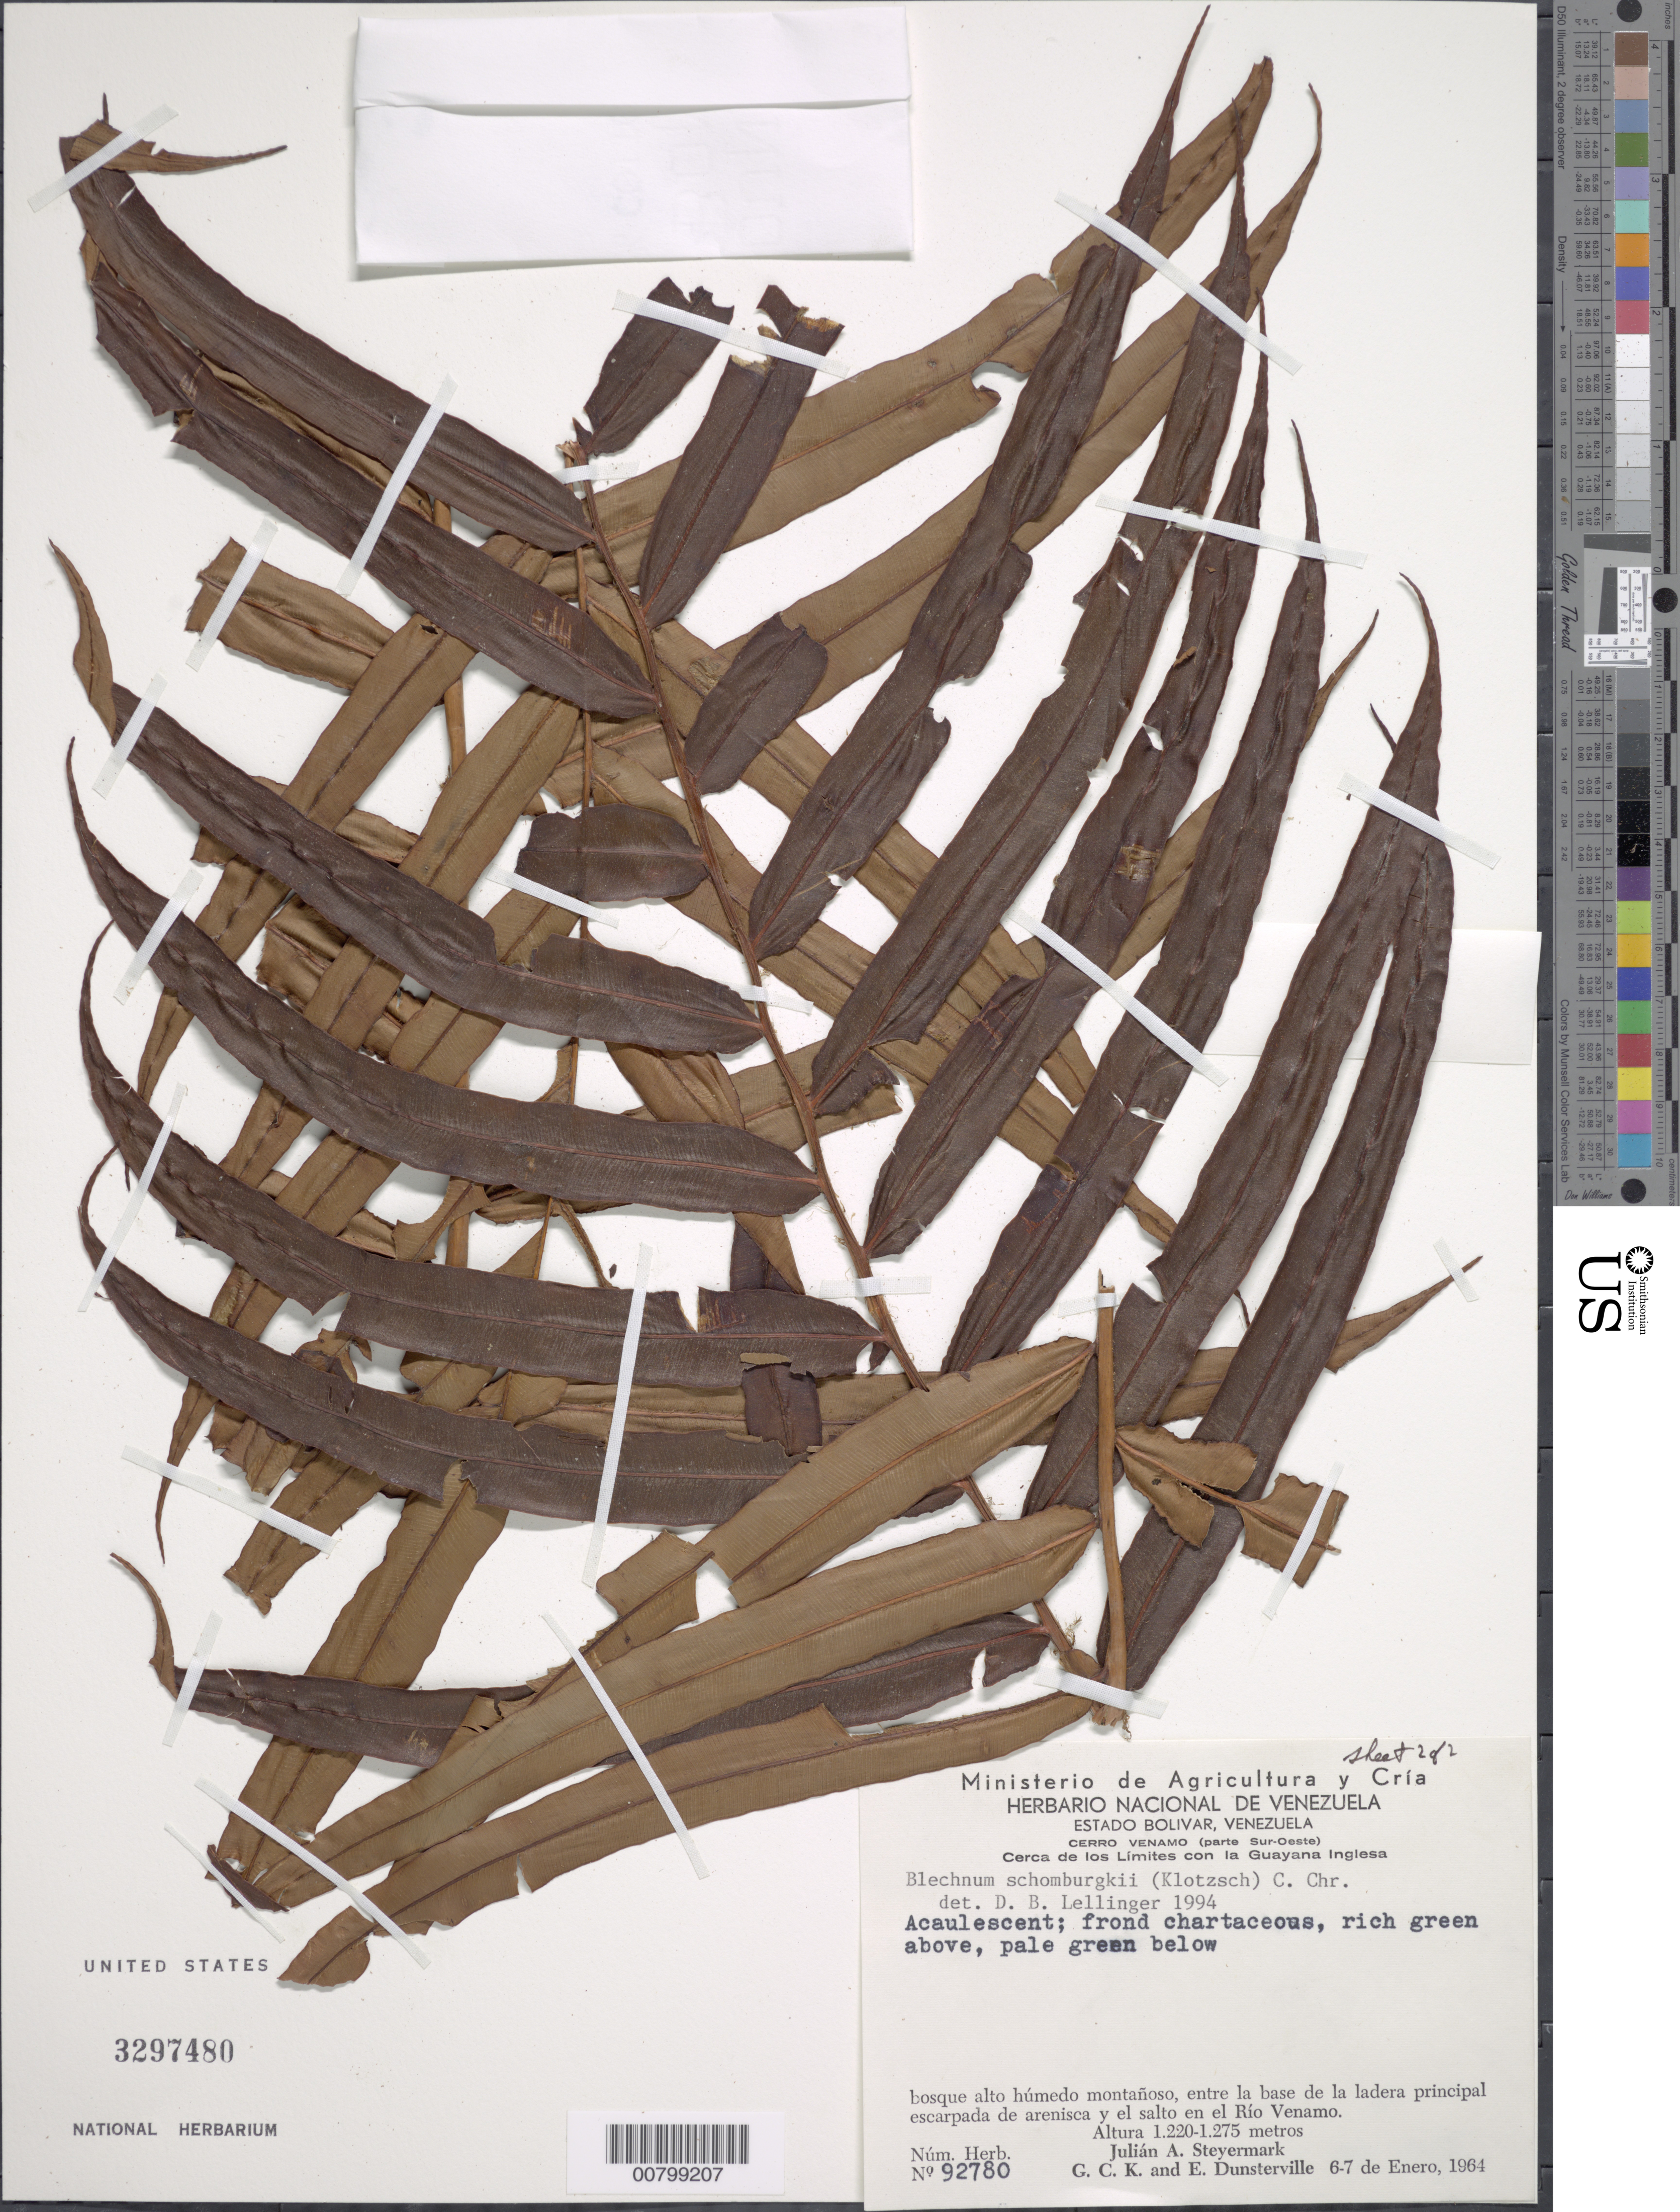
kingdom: Plantae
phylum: Tracheophyta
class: Polypodiopsida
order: Polypodiales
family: Blechnaceae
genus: Blechnum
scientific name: Blechnum schomburgkii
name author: (Klotzsch) C. Chr.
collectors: J. Steyermark, G. C. K. Dunsterville & E. Dunsterville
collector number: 92780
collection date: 1964-01-06/1964-01-07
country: Colombia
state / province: Bolívar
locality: Cerro Venamo (parte Sur-Oeste) Cerca de los Limites con la Guyana Inglesa, Bosque alto humedo montanoso, entre la base de la ladera principal escarpada de arenisca y el salto en el Rio Venamo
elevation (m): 1220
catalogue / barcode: US 3297480